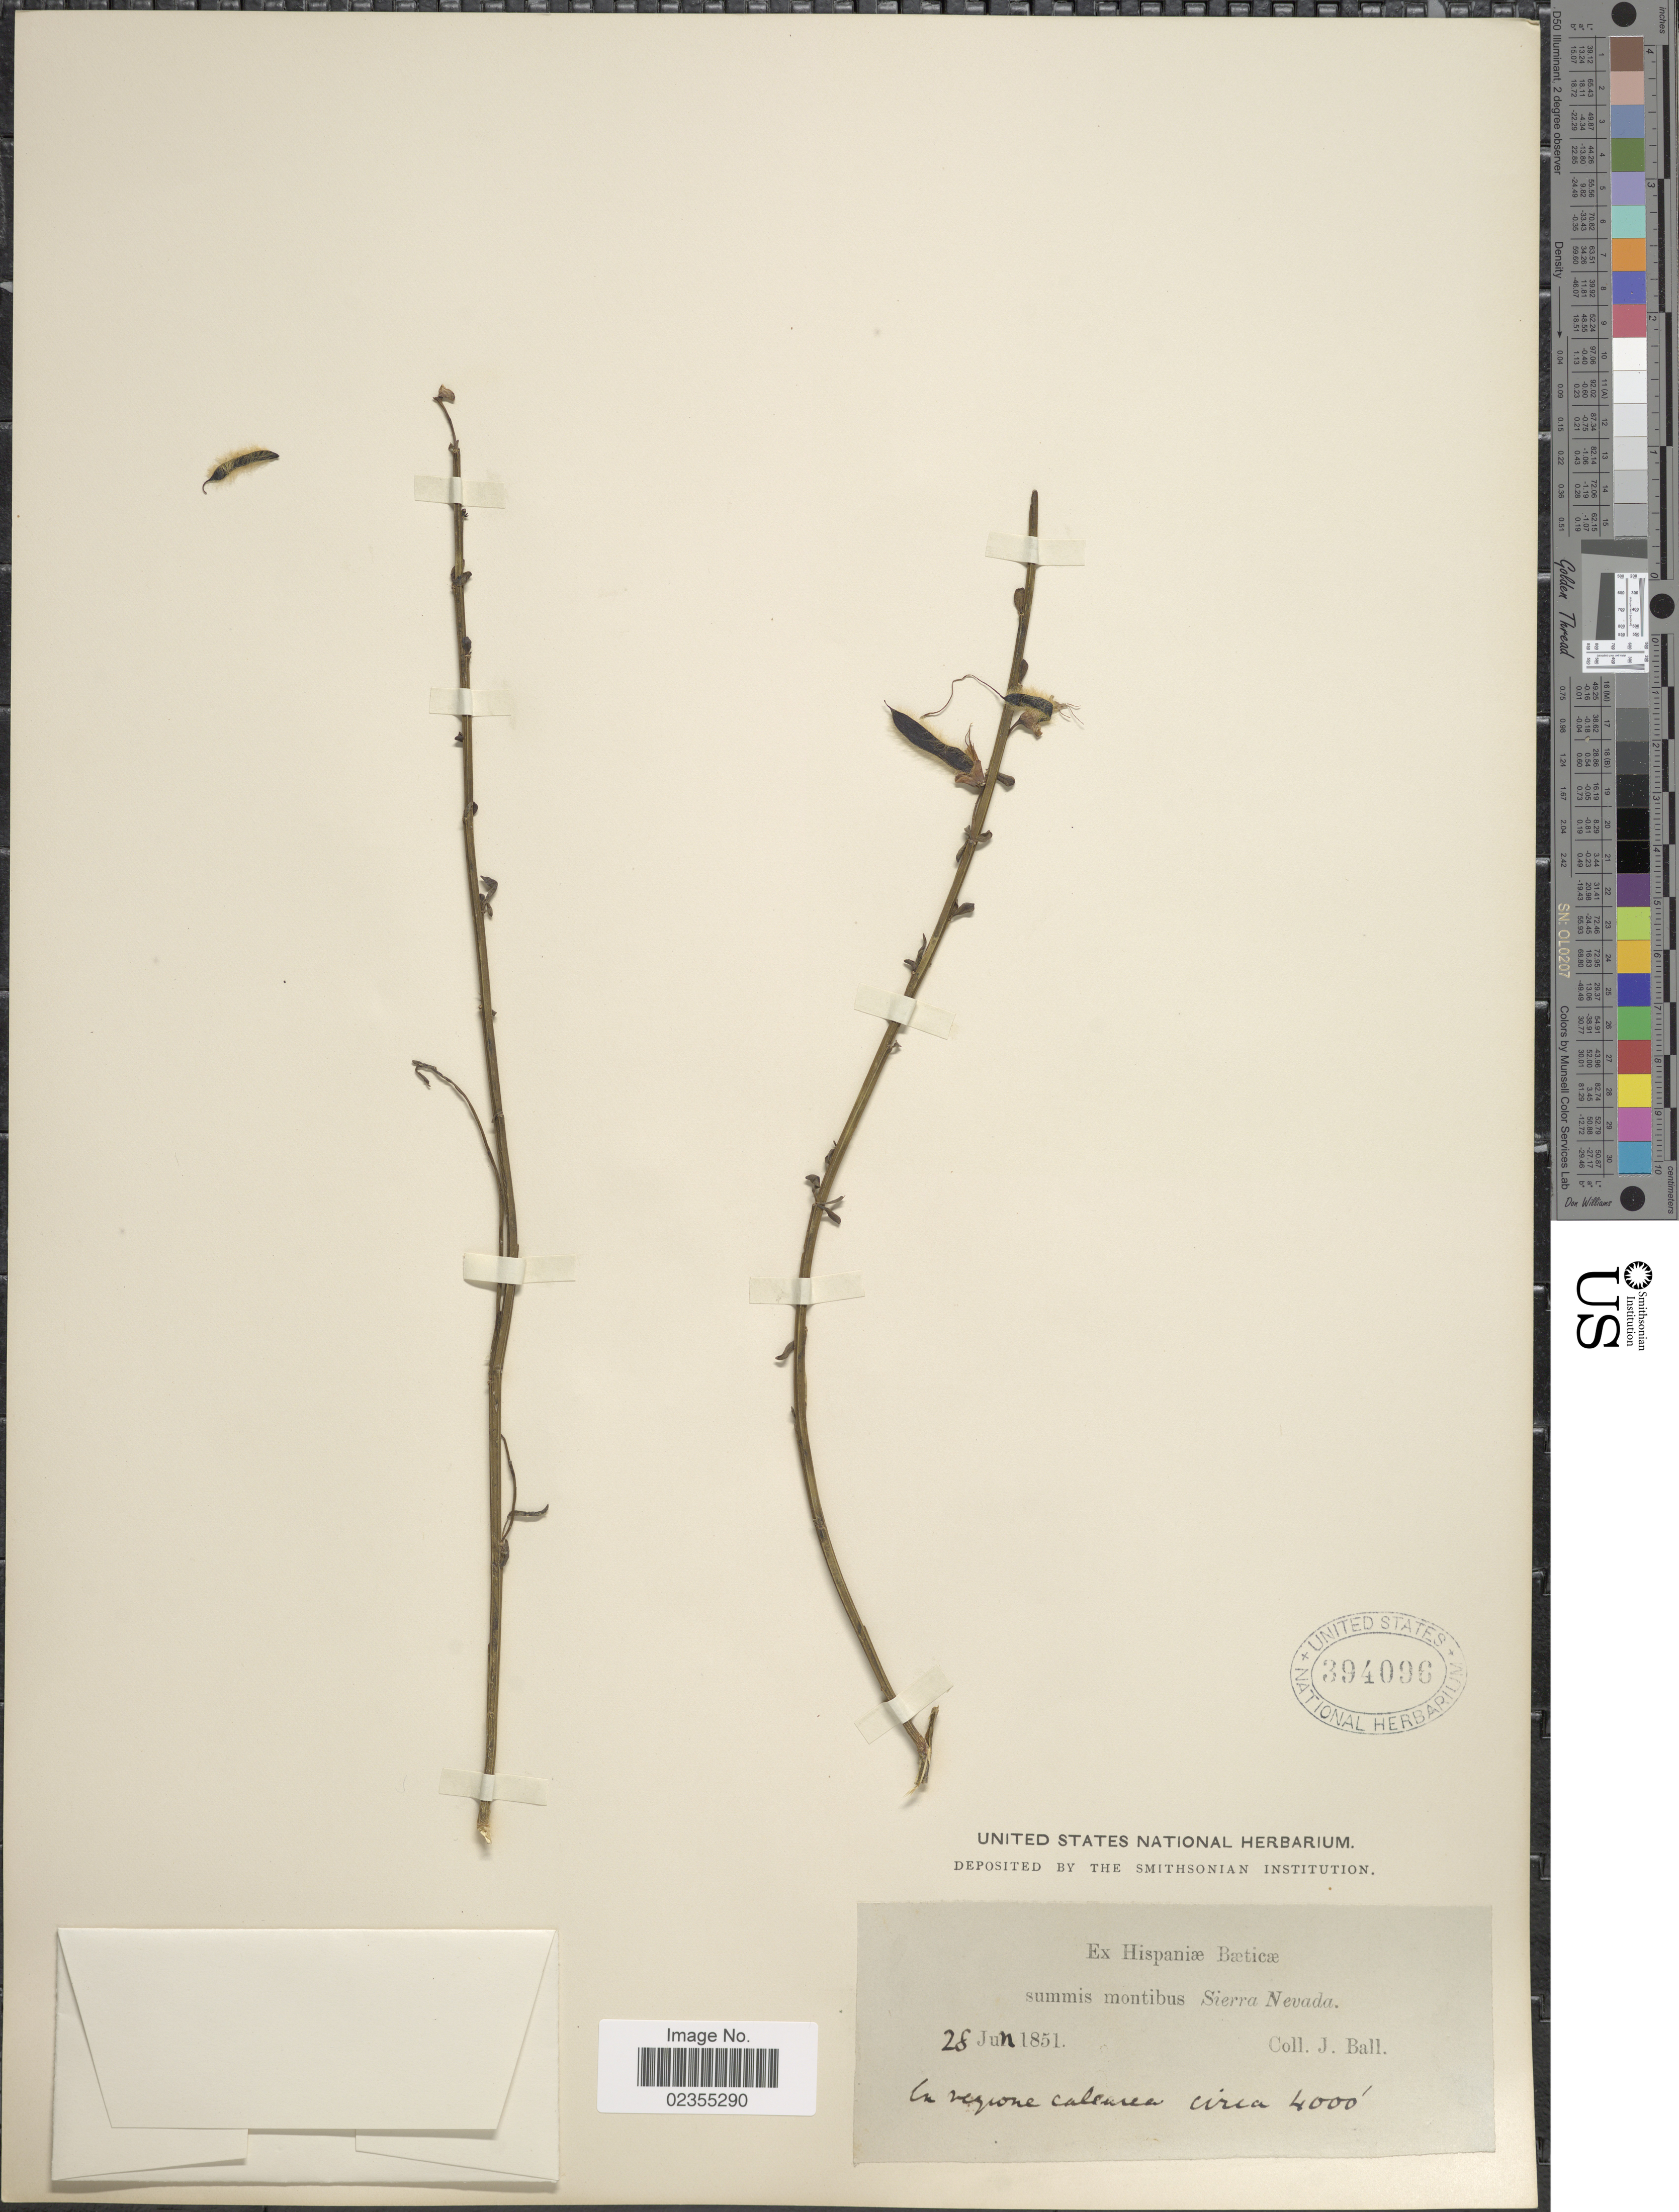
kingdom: Plantae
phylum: Tracheophyta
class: Magnoliopsida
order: Fabales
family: Fabaceae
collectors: J. Ball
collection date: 1851-06-28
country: Spain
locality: Ex Hispaniæ Bæticæ summis montibus Sierra Nevada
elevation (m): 1219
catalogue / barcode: US 394096